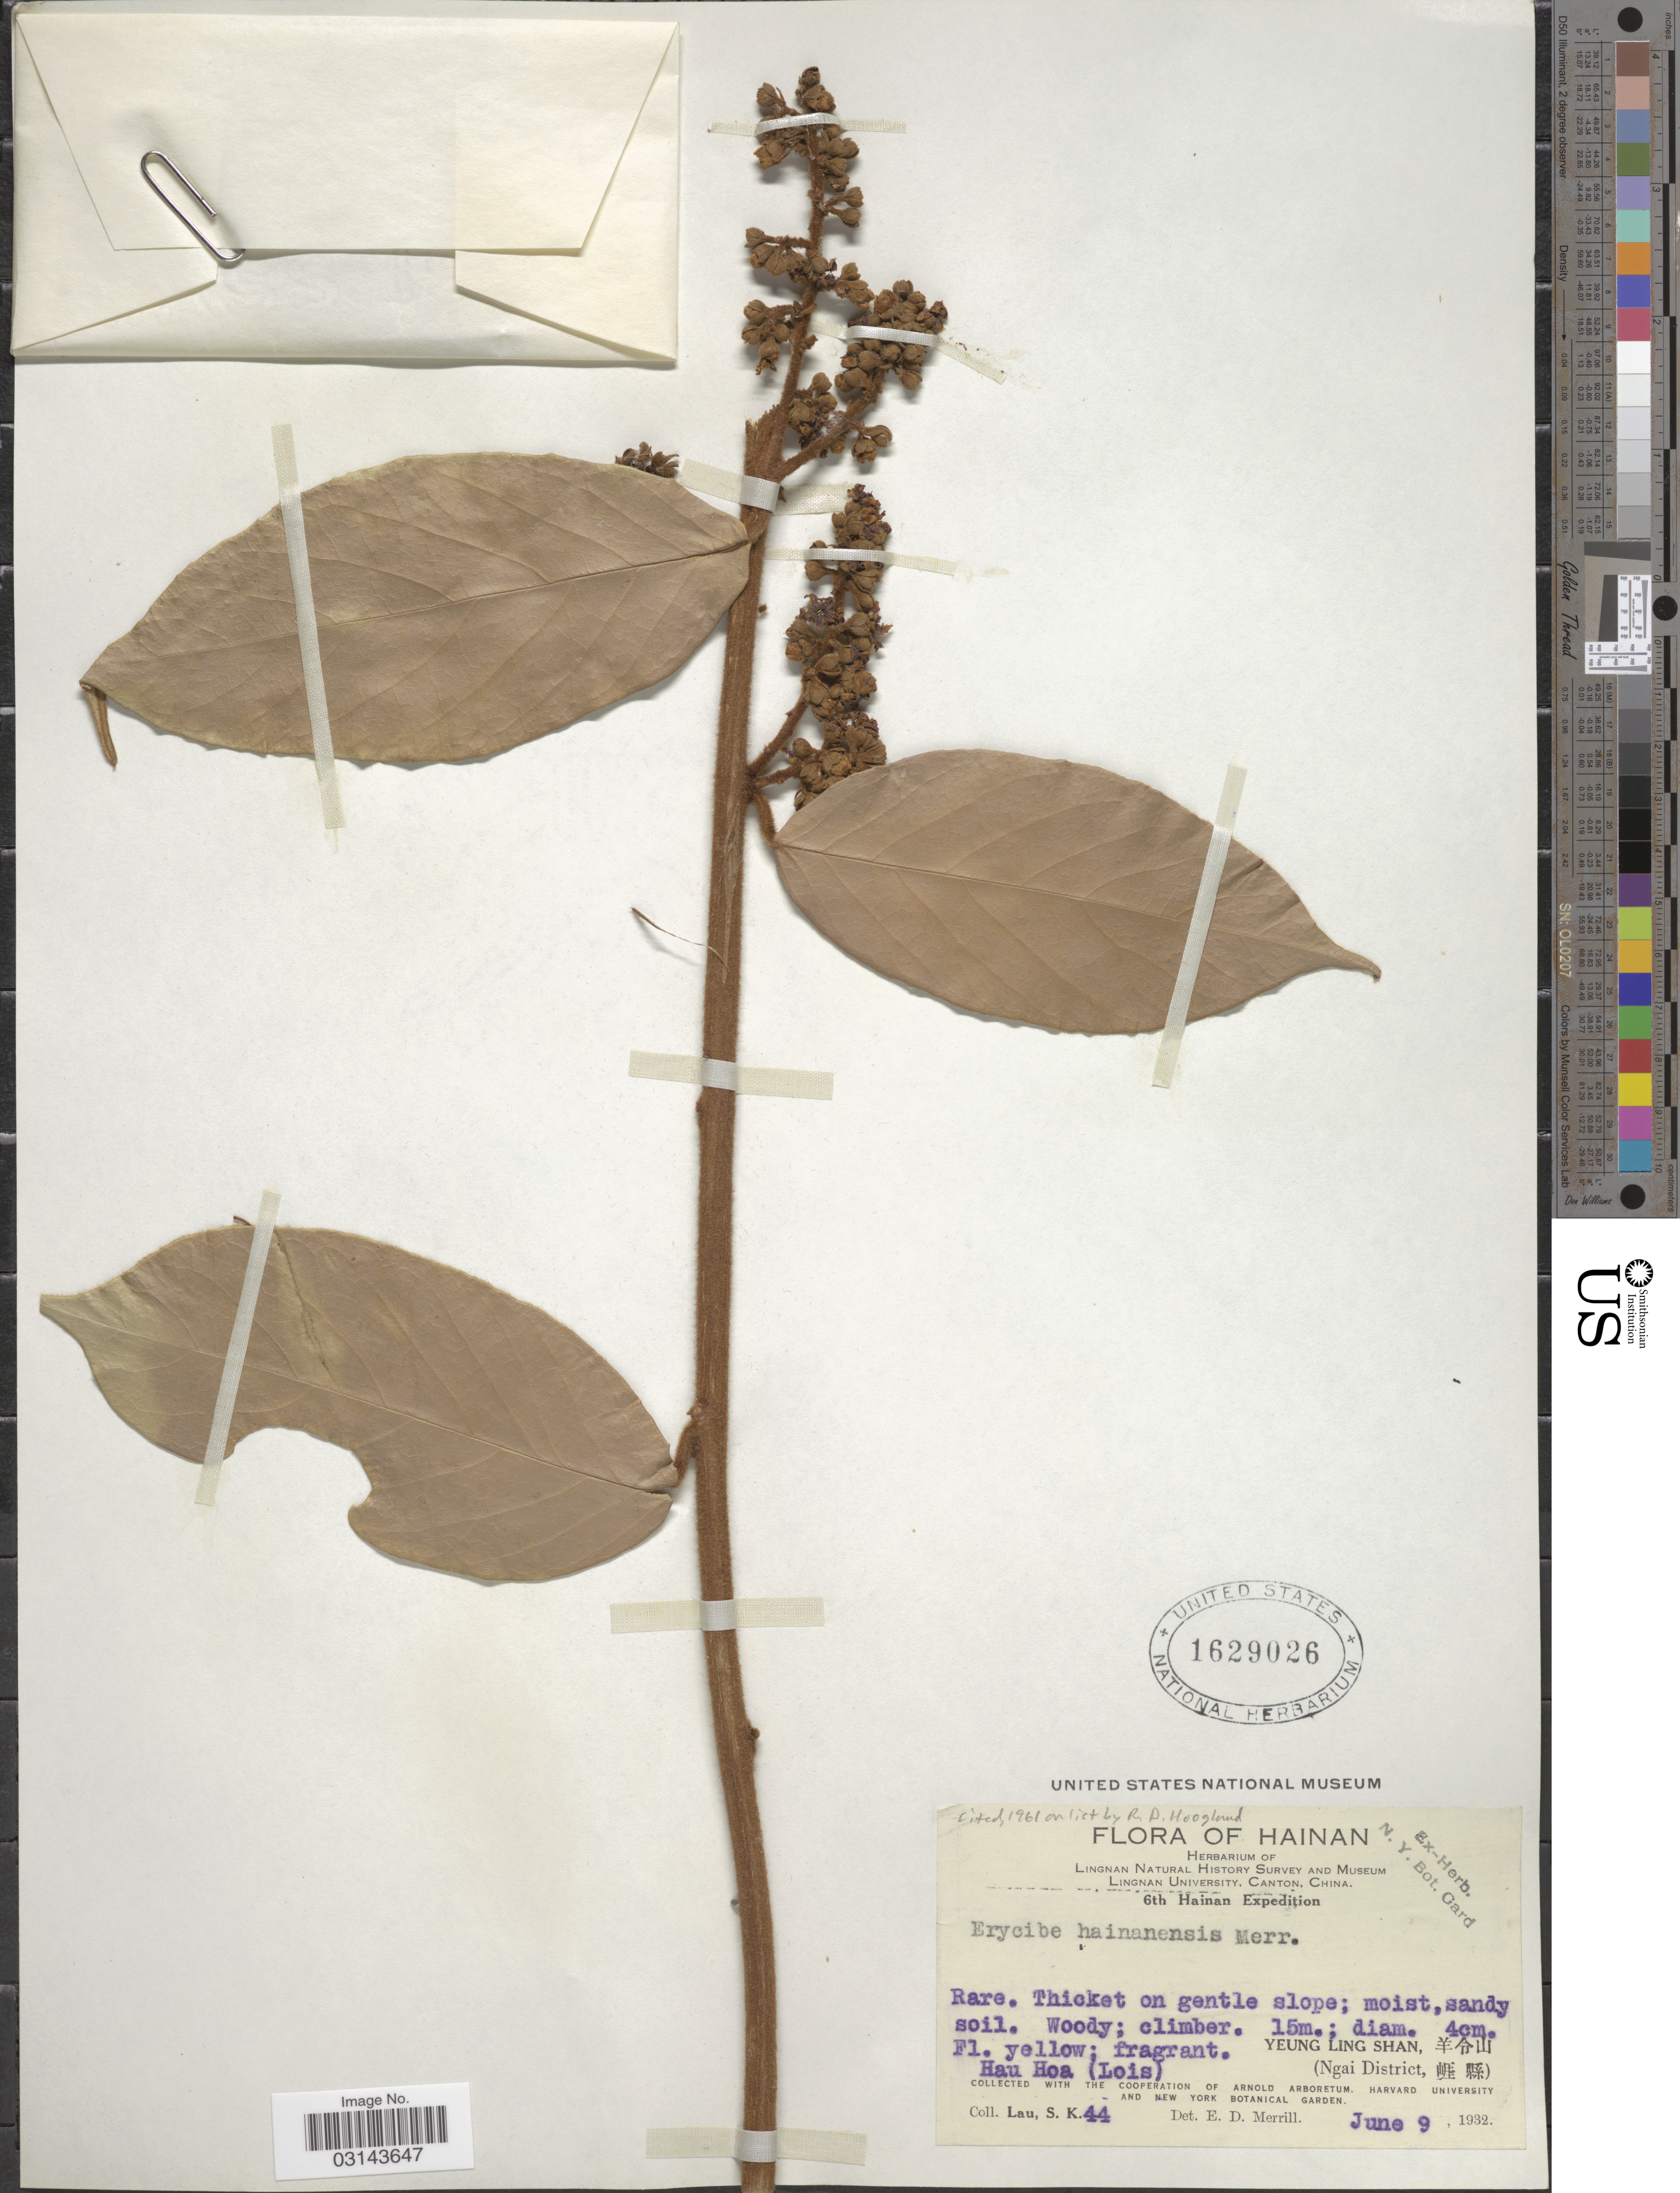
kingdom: Plantae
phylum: Tracheophyta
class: Magnoliopsida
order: Solanales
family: Convolvulaceae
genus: Erycibe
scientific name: Erycibe hainanensis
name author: Merr.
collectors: S. K. Lau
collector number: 44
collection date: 1932-06-09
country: China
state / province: Hainan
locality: Yeung Ling Shan. (Ngai District).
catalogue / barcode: US 1629026